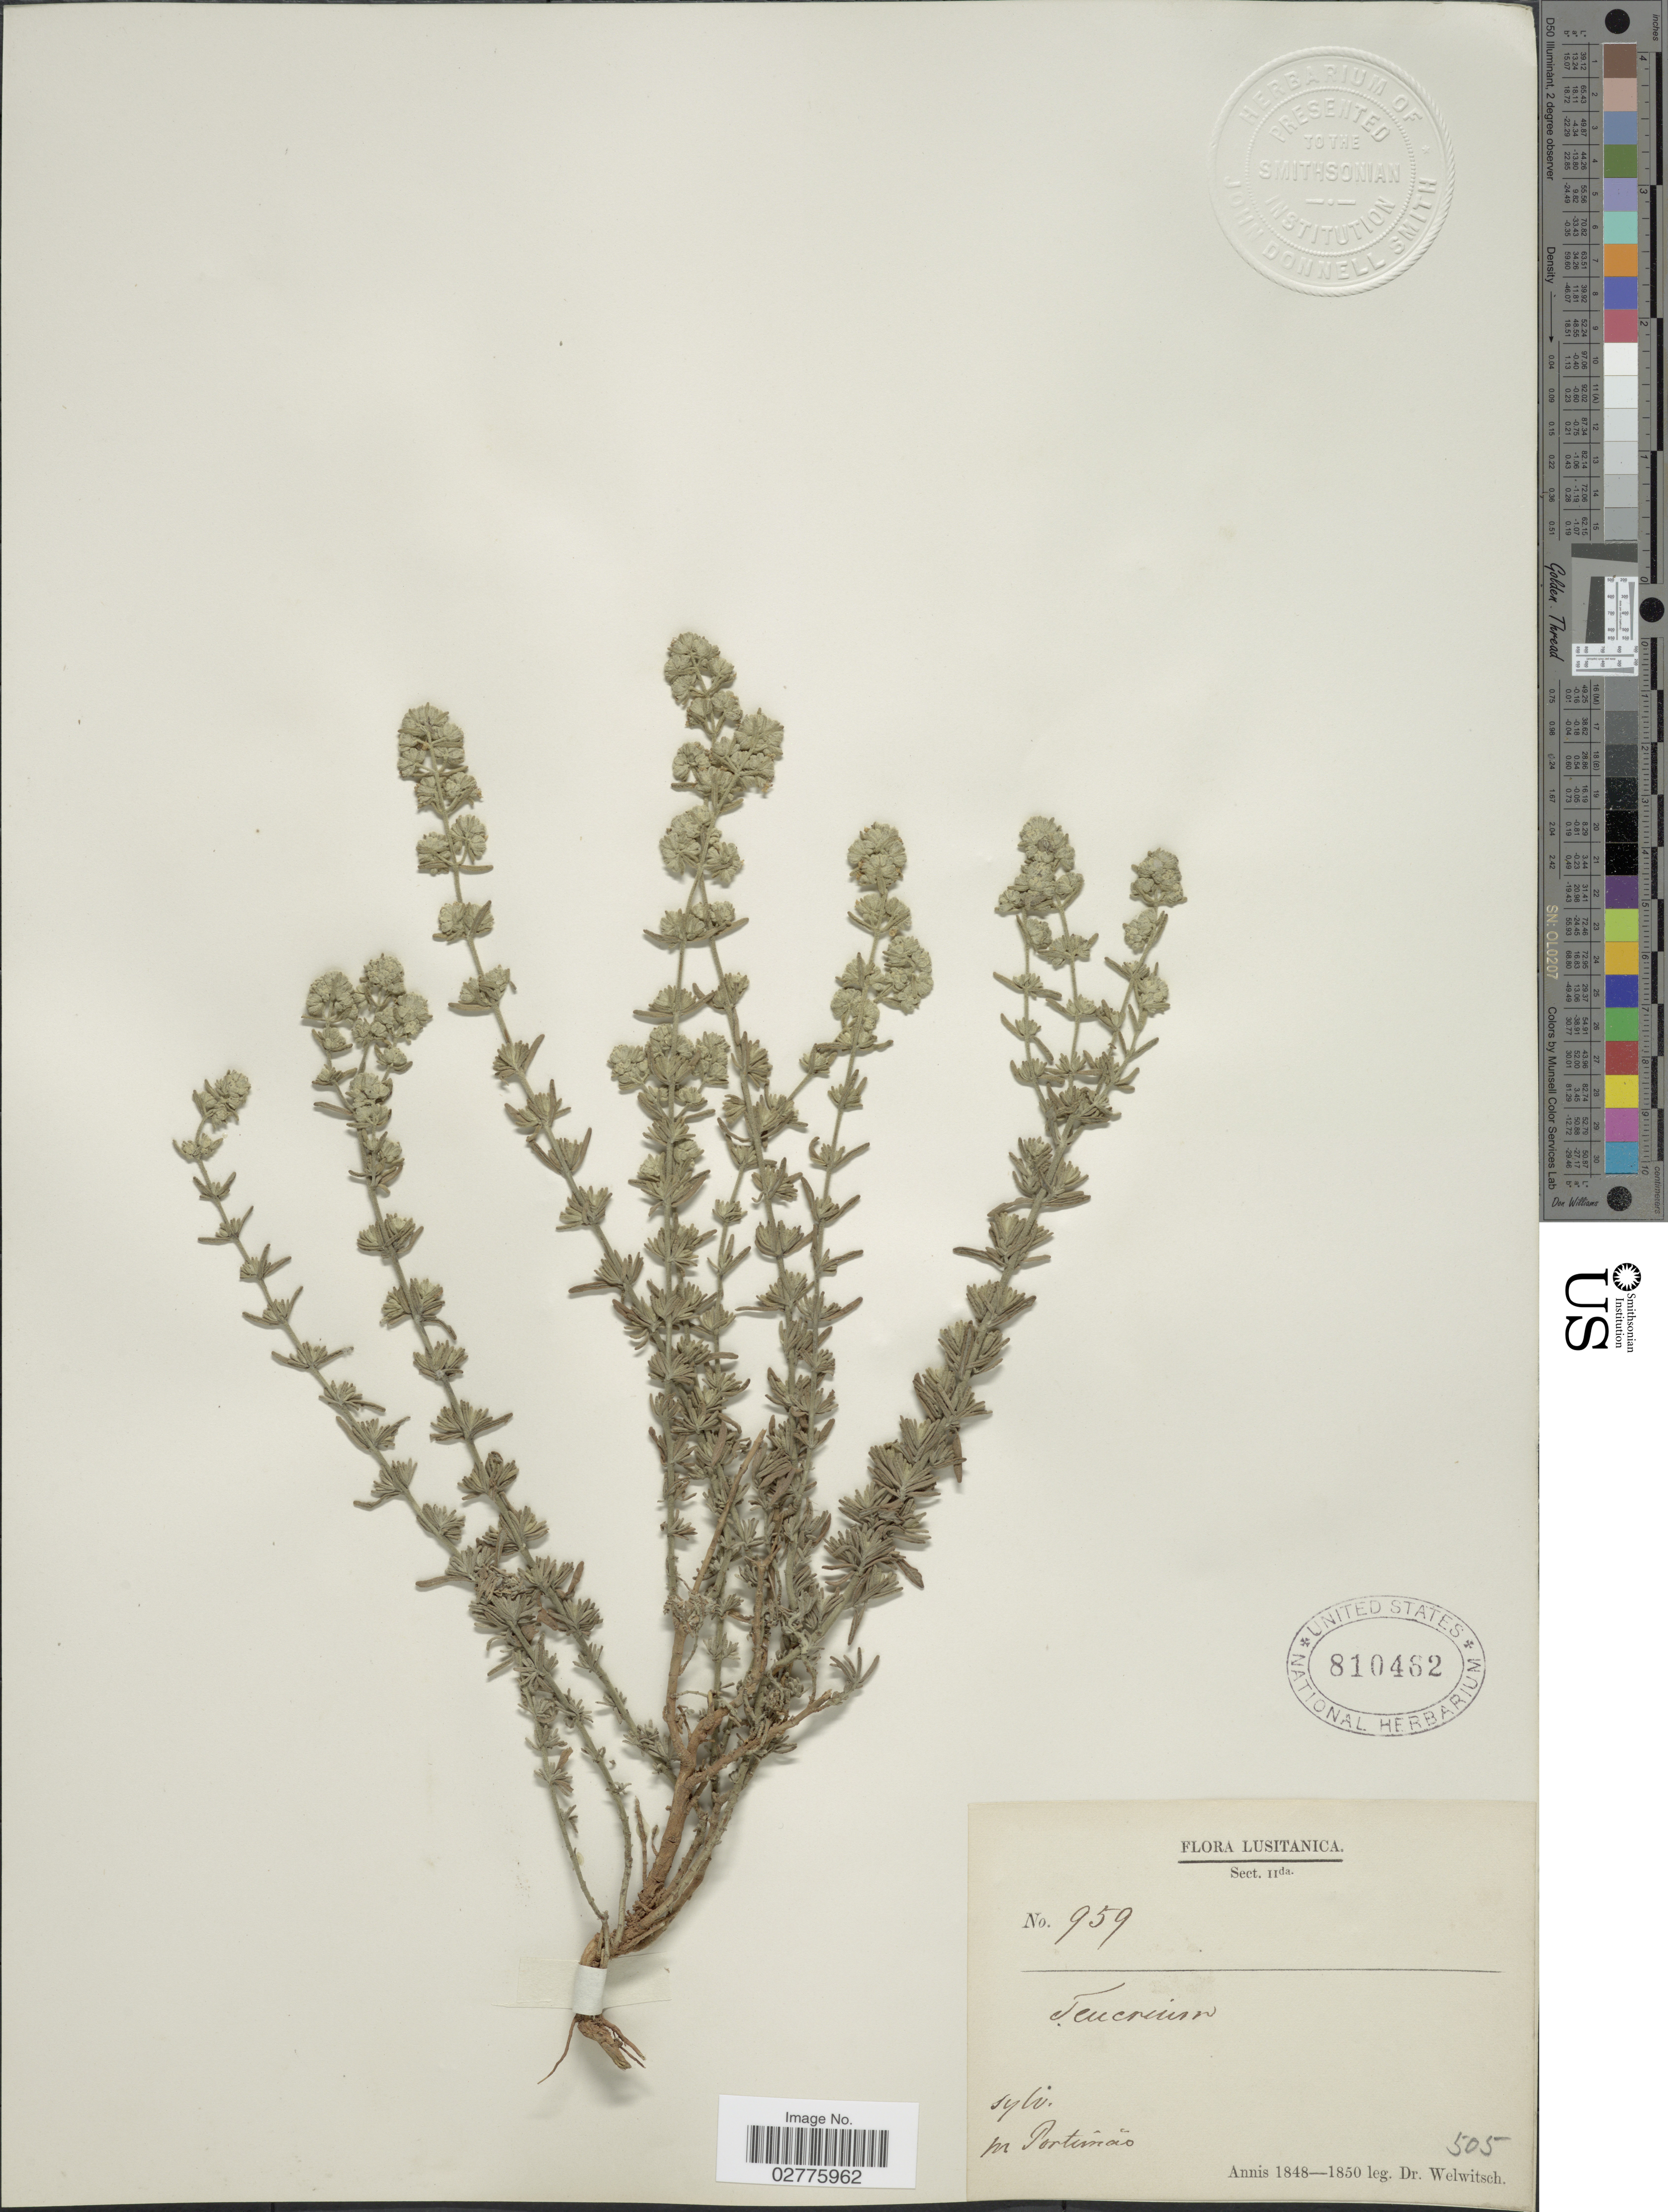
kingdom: Plantae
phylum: Tracheophyta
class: Magnoliopsida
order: Lamiales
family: Lamiaceae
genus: Teucrium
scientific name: Teucrium sp.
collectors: -. Welwitsch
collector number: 959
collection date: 1848/1850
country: Portugal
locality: Lusitanica. Sylv. Pr. Portinão.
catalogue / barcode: US 810462